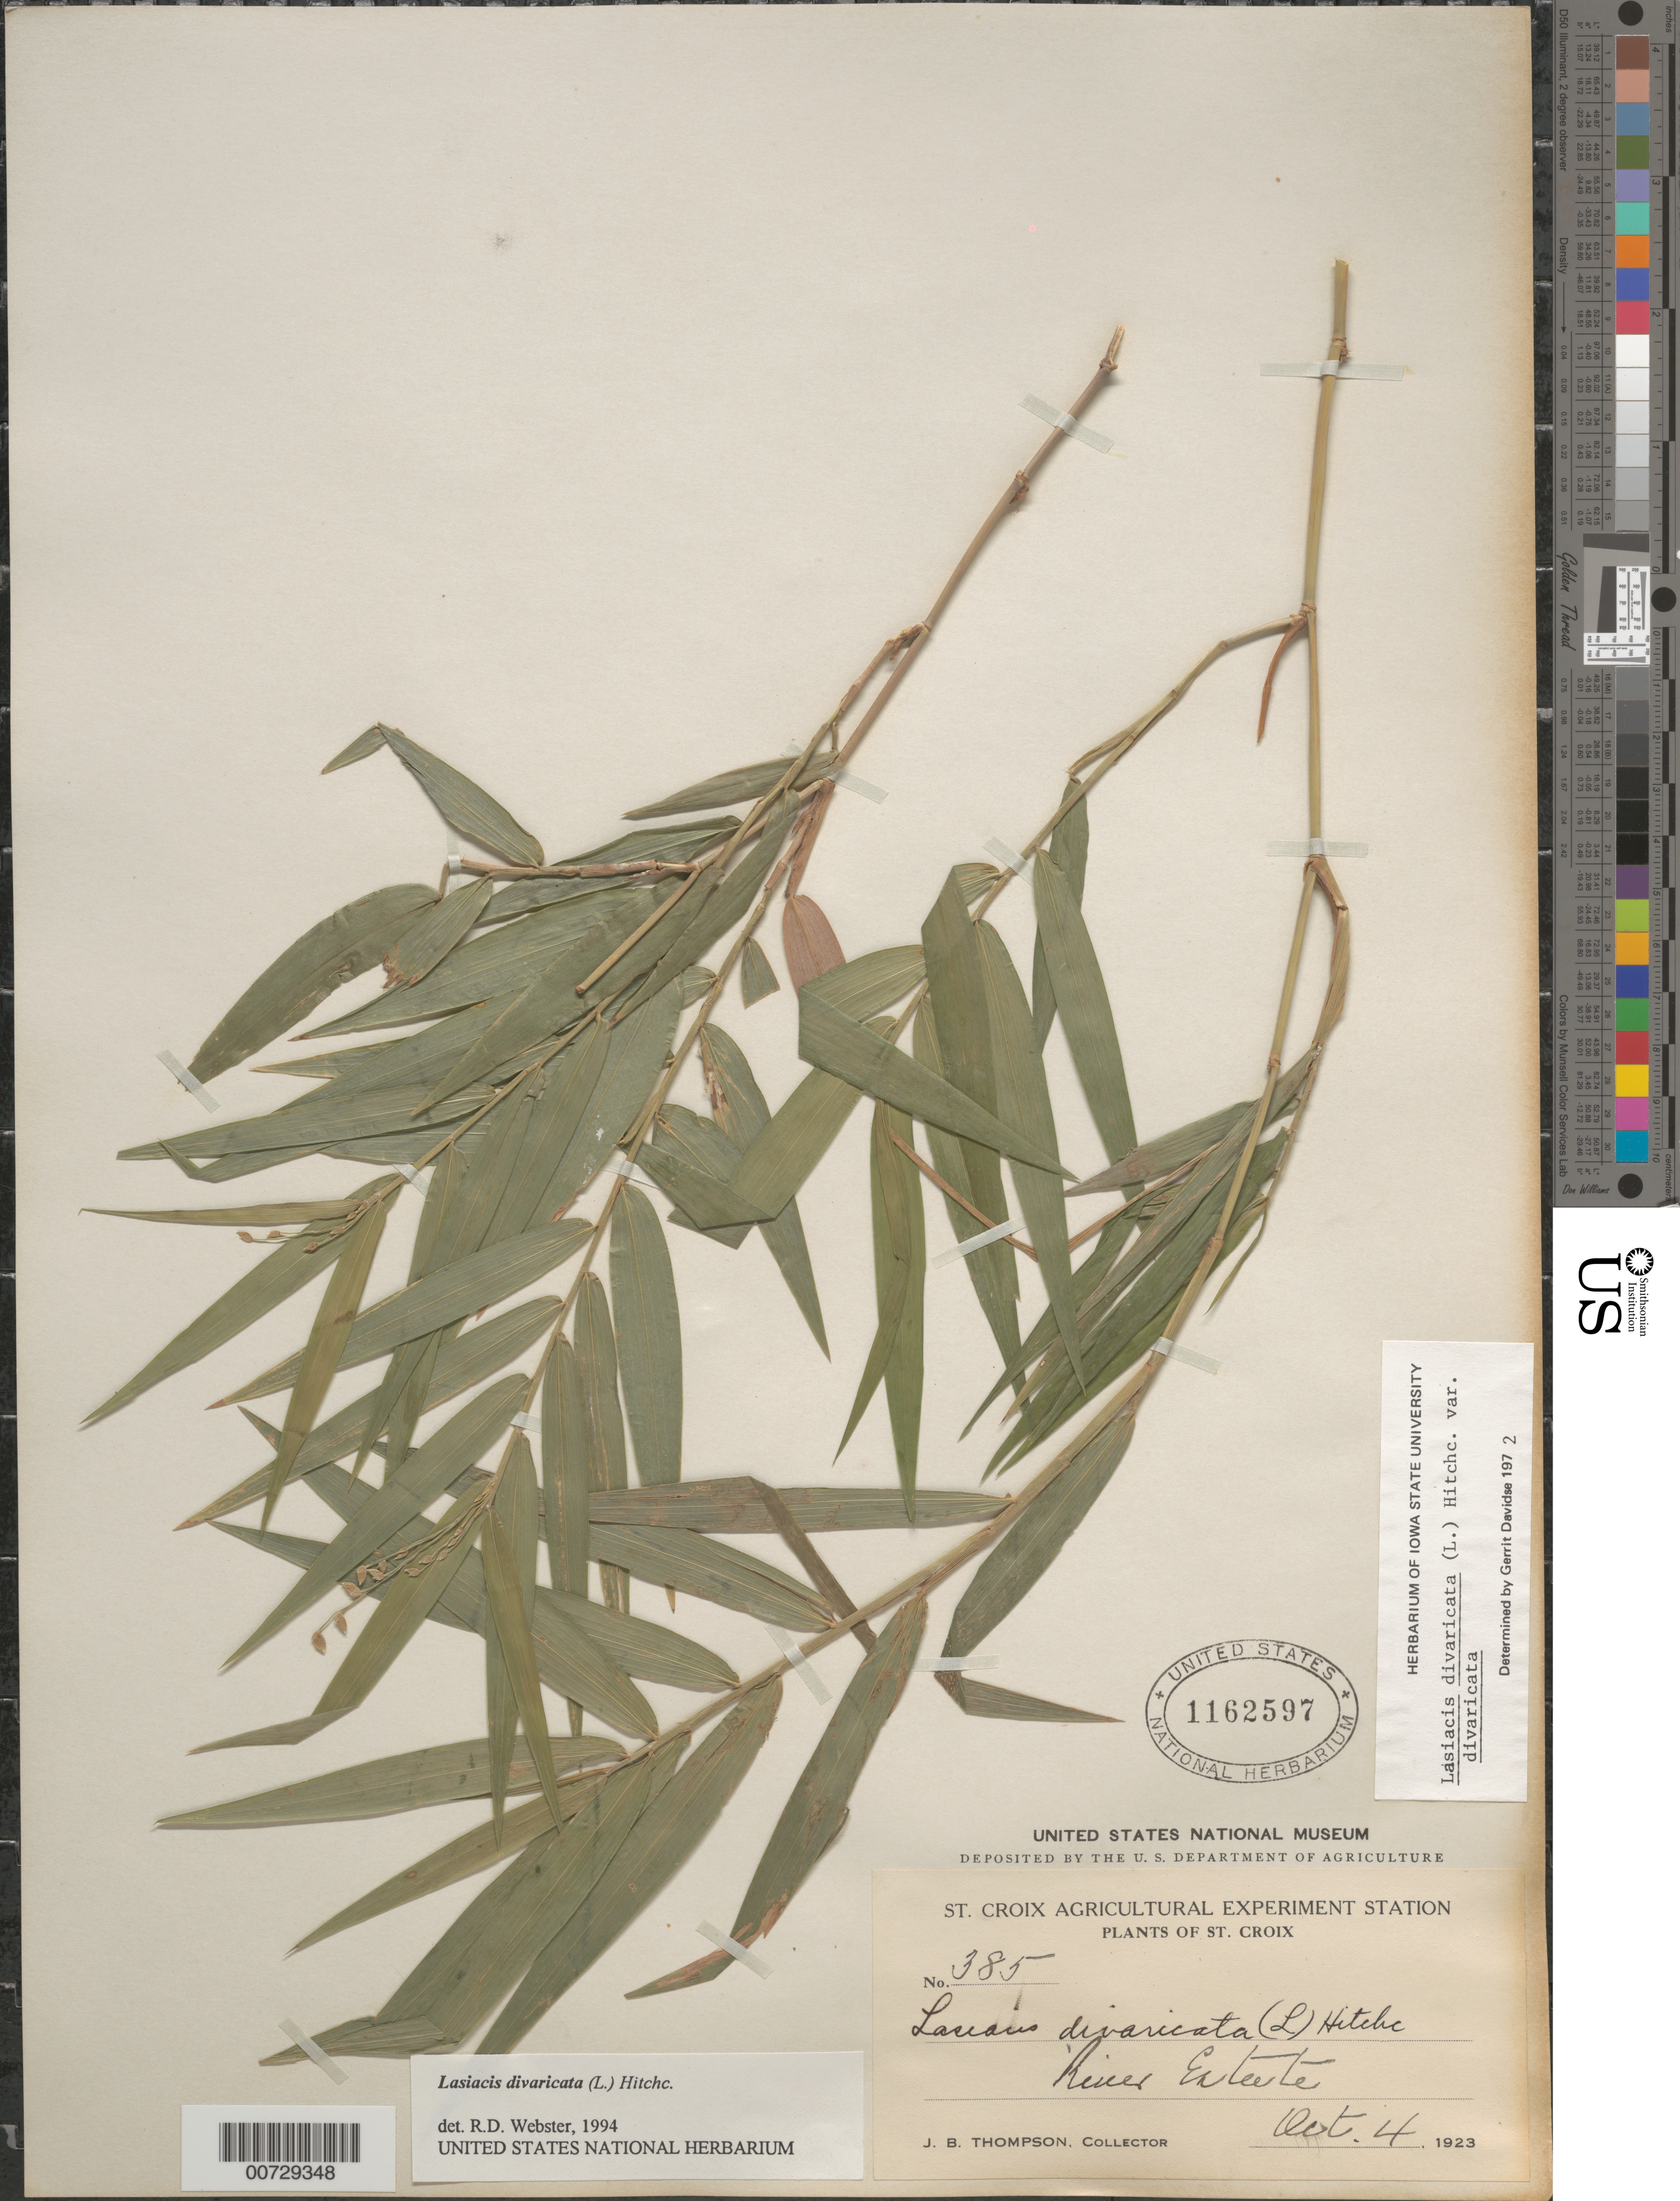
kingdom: Plantae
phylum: Tracheophyta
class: Liliopsida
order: Poales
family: Poaceae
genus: Lasiacis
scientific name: Lasiacis divaricata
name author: (L.) Hitchc.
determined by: Webster, Robert D.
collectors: J. B. Thompson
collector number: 385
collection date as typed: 04 Oct 1923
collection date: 1923-10-04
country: U.S. Virgin Islands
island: St. Croix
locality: St. Croix; River Estate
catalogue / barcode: US 1162597